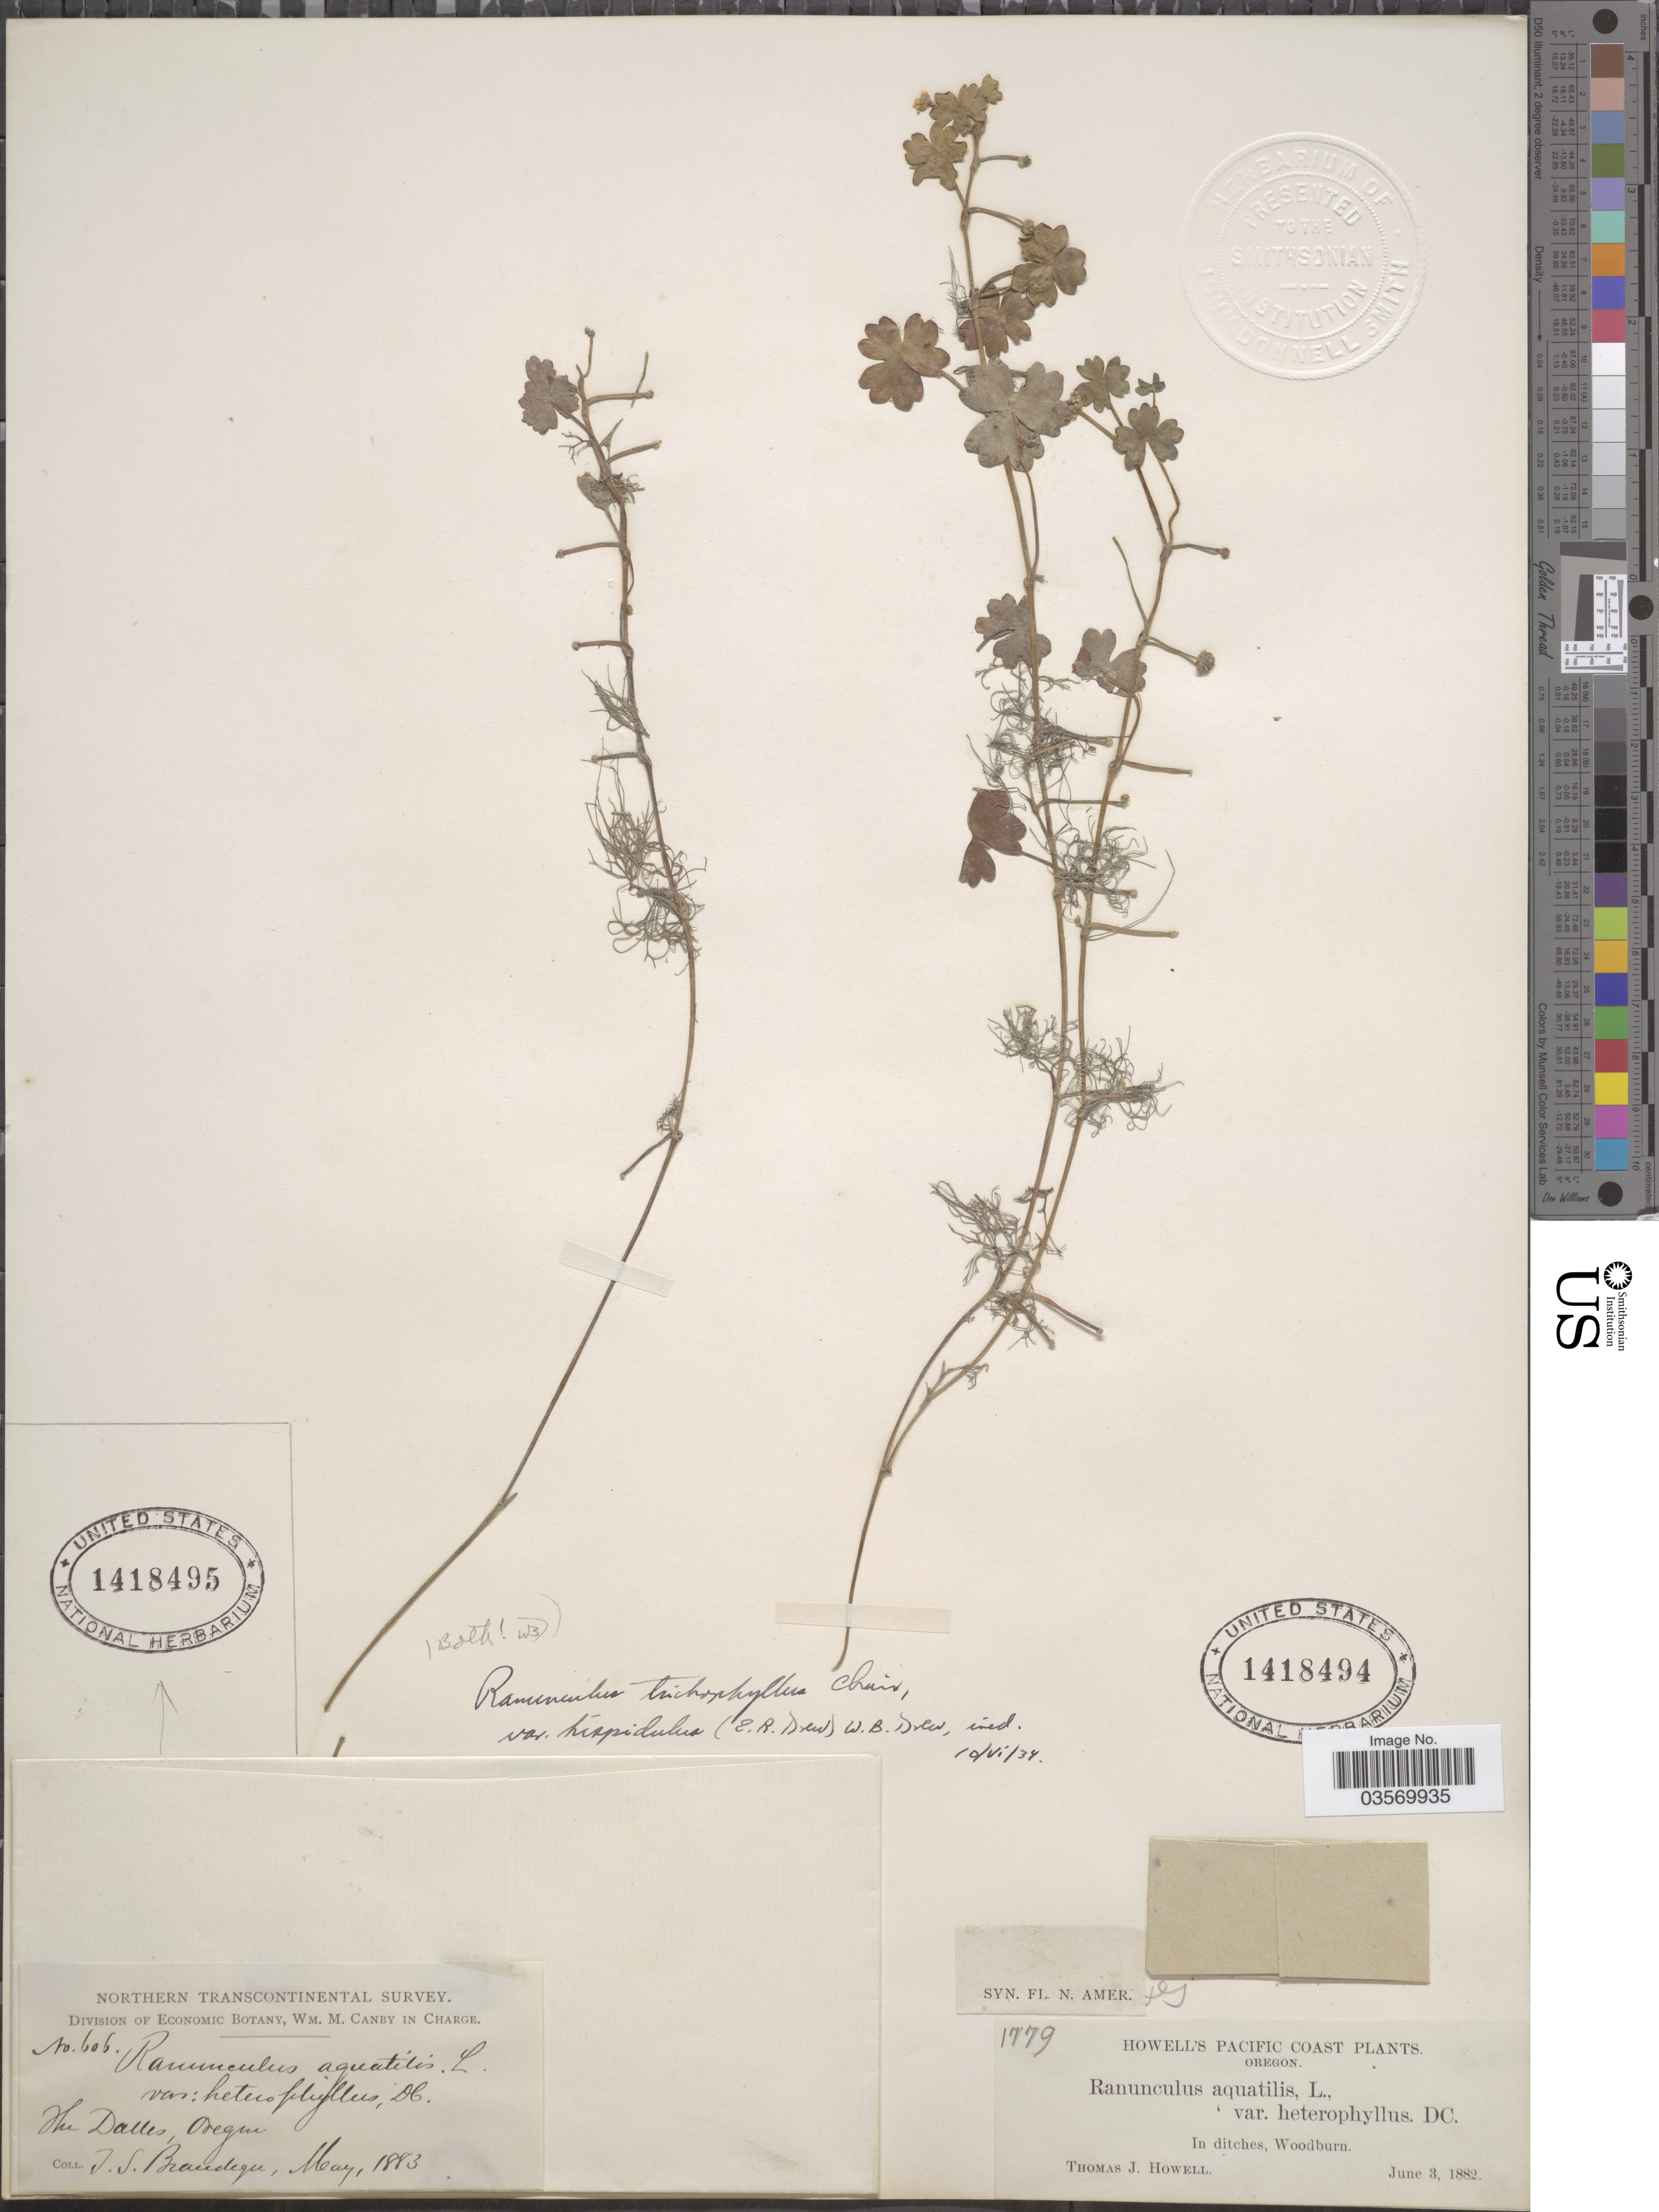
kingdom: Plantae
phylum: Tracheophyta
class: Magnoliopsida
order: Ranunculales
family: Ranunculaceae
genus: Ranunculus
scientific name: Ranunculus mongolicus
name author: (Krylov) Serg.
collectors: T. J. Howell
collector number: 1779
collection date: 1882-06-03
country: United States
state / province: Oregon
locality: Pacific Coast. In ditches, Woodburn.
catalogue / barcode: US 1418494-2